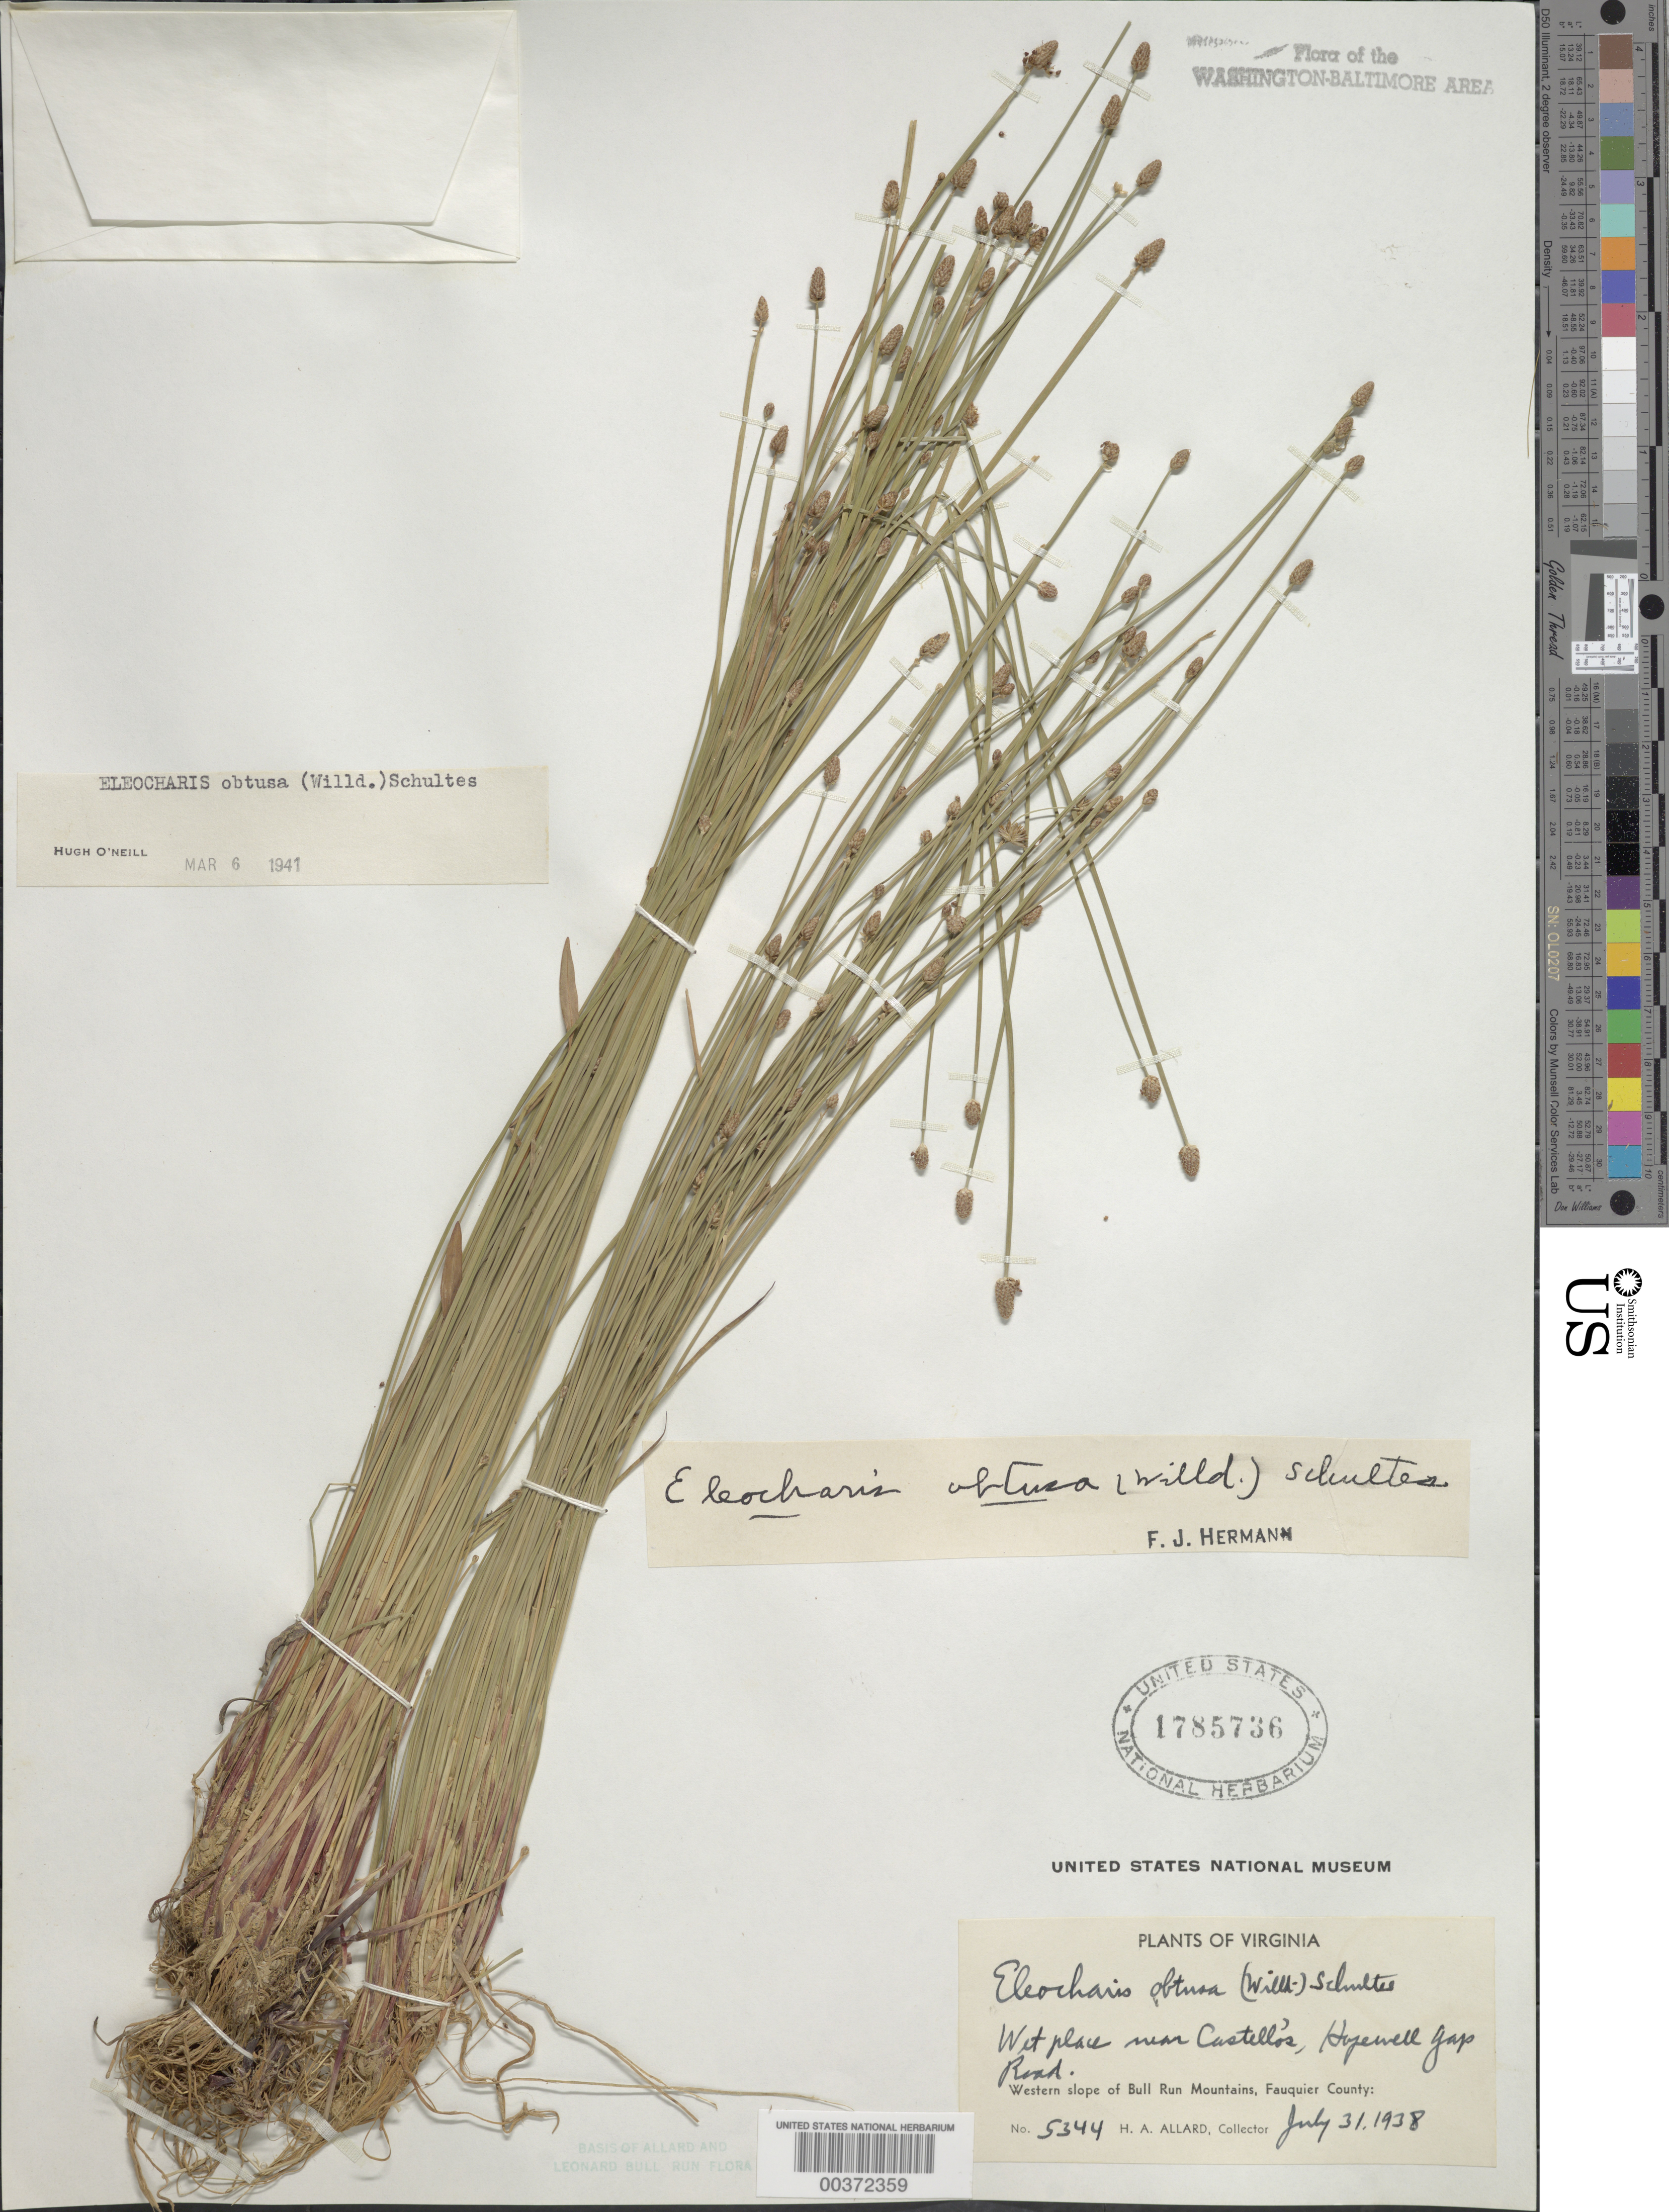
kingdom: Plantae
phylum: Tracheophyta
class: Liliopsida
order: Poales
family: Cyperaceae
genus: Eleocharis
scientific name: Eleocharis obtusa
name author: (Willd.) Schult.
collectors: H. A. Allard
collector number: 5344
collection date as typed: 31 Jul 1938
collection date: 1938-07-31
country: United States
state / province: Virginia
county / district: Fauquier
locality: Castellos, Hopewell Gap Road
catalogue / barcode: US 1785736